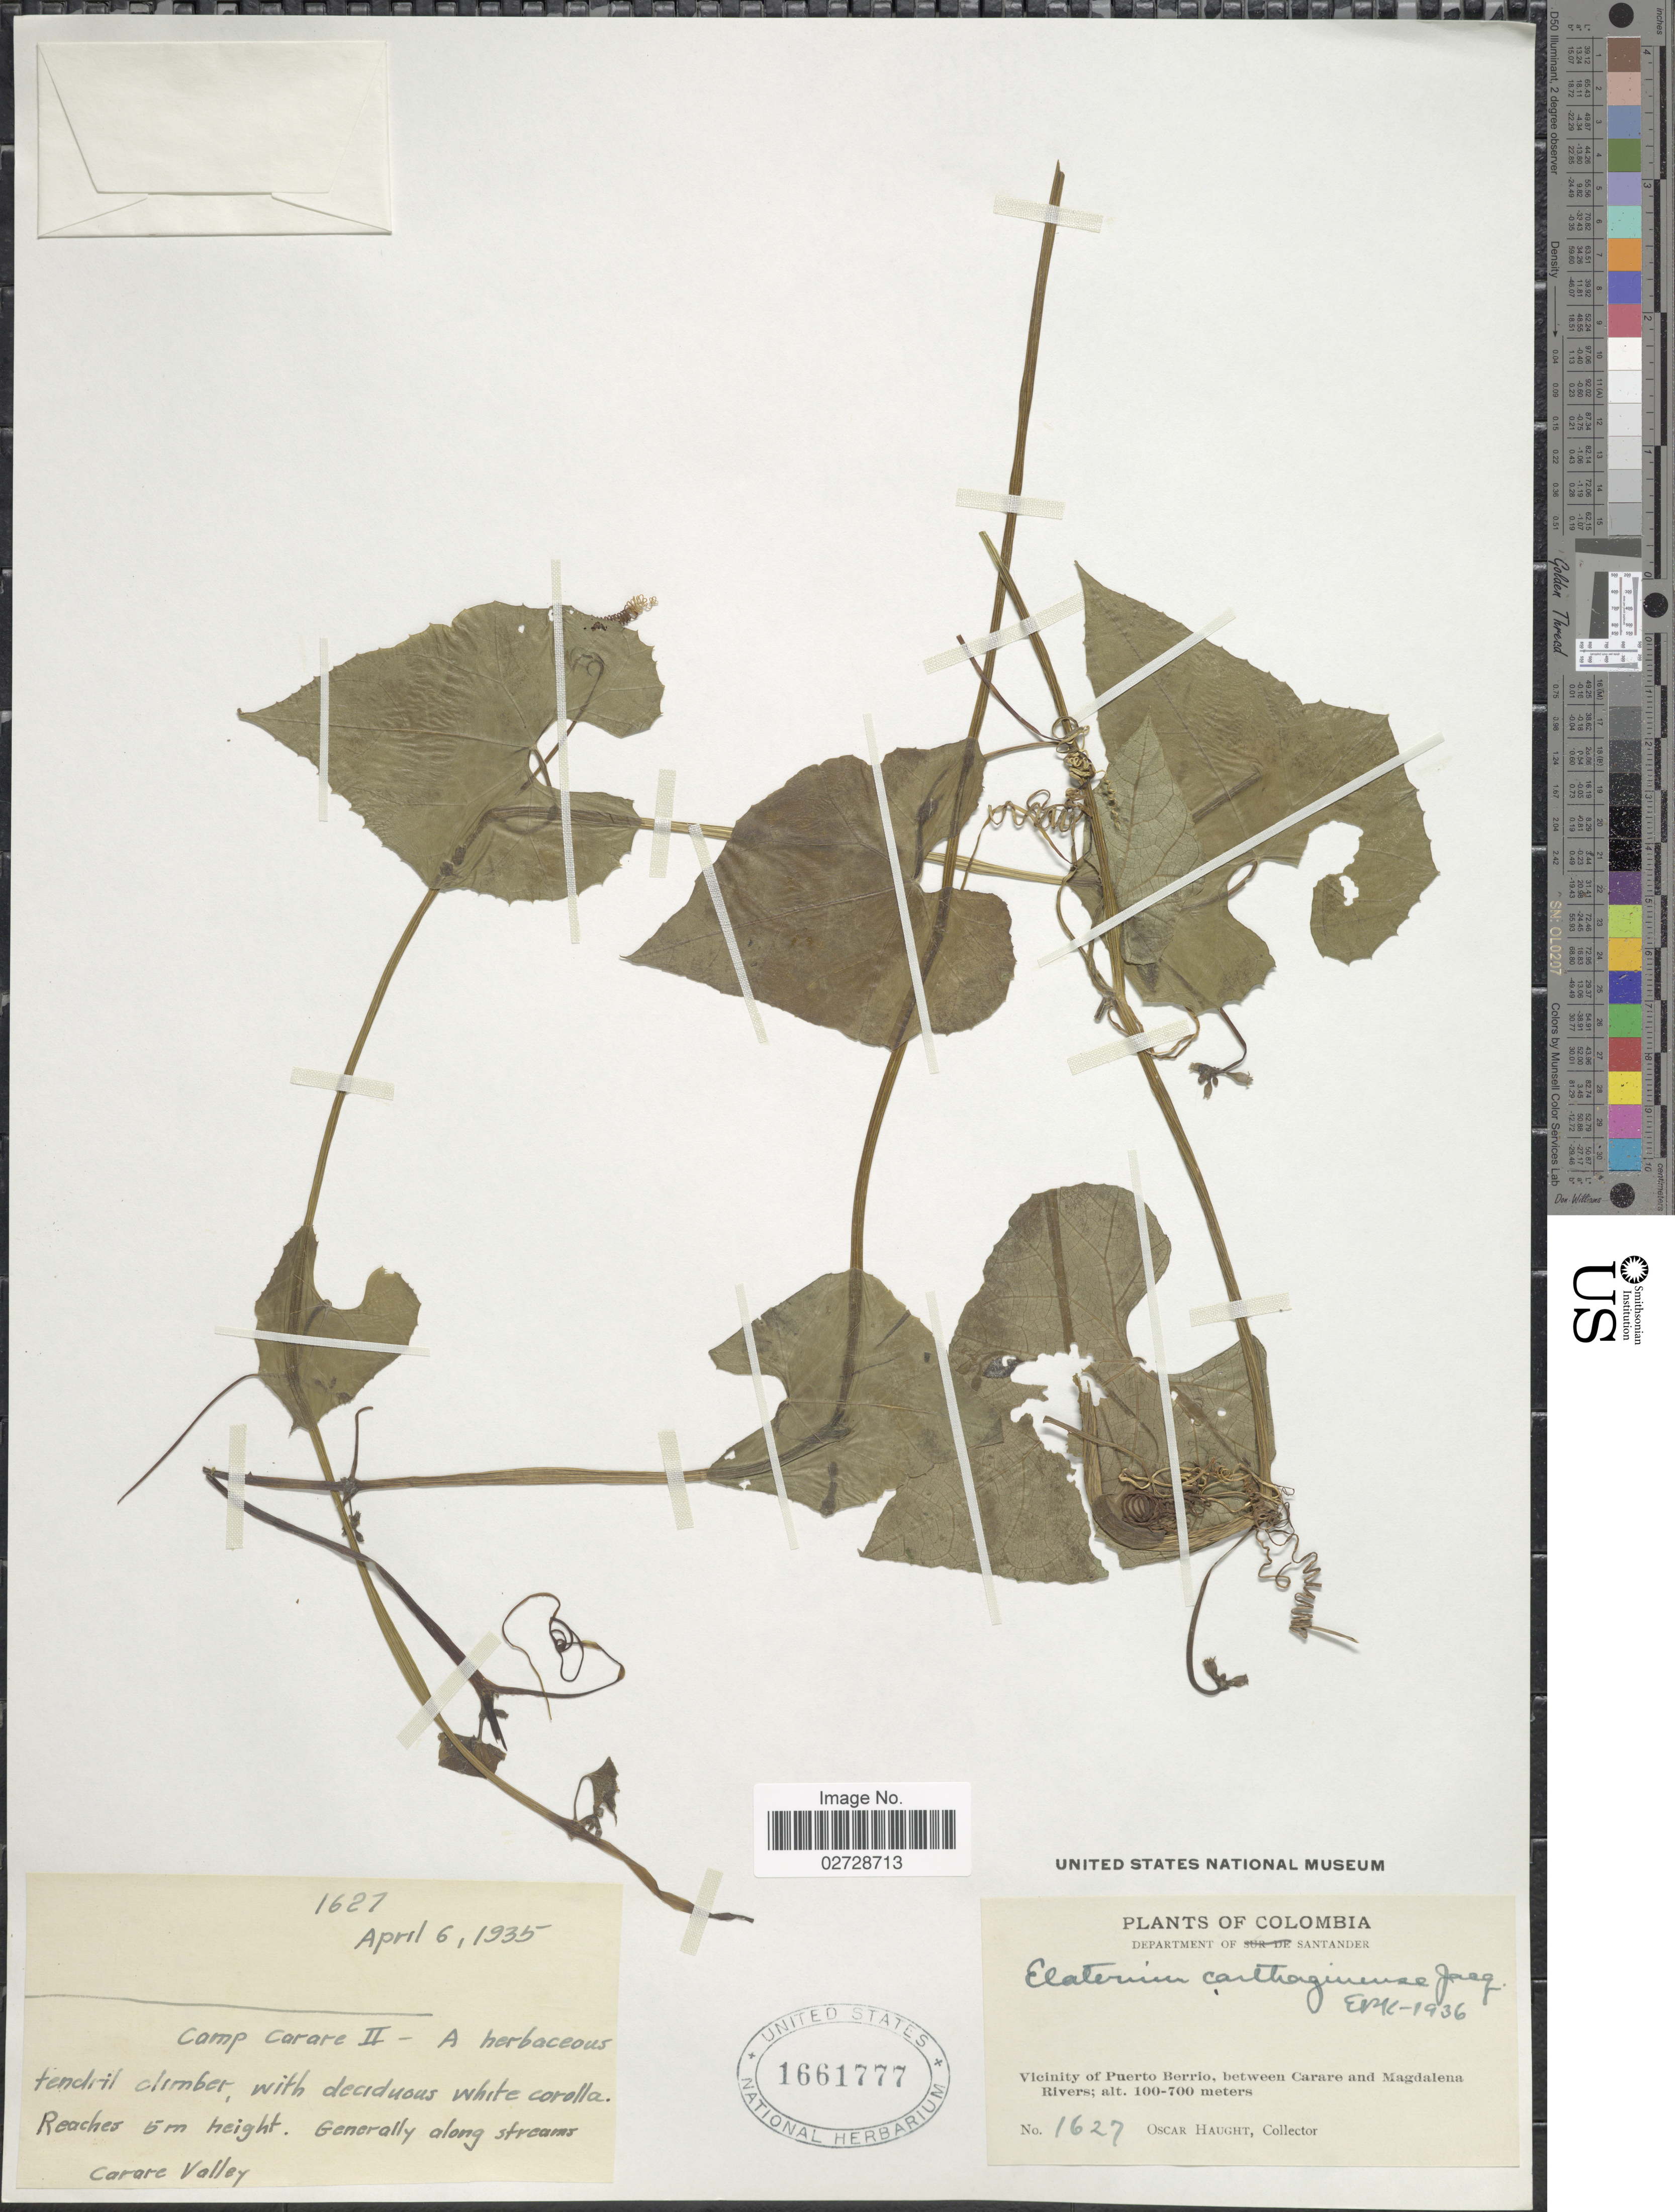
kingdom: Plantae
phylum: Tracheophyta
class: Magnoliopsida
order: Cucurbitales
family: Cucurbitaceae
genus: Cyclanthera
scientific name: Cyclanthera carthagenensis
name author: (Jacq.) H. Schaef. & S.S. Renner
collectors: O. Haught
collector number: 1627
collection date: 1935-04-06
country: Colombia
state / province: Santander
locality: Camp Carare II. Generally along streams. Carare Valley. Department of Santander. Vicinity of Puerto Berrio, between Carare and Magdalena Rivers.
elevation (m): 100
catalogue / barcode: US 1661777